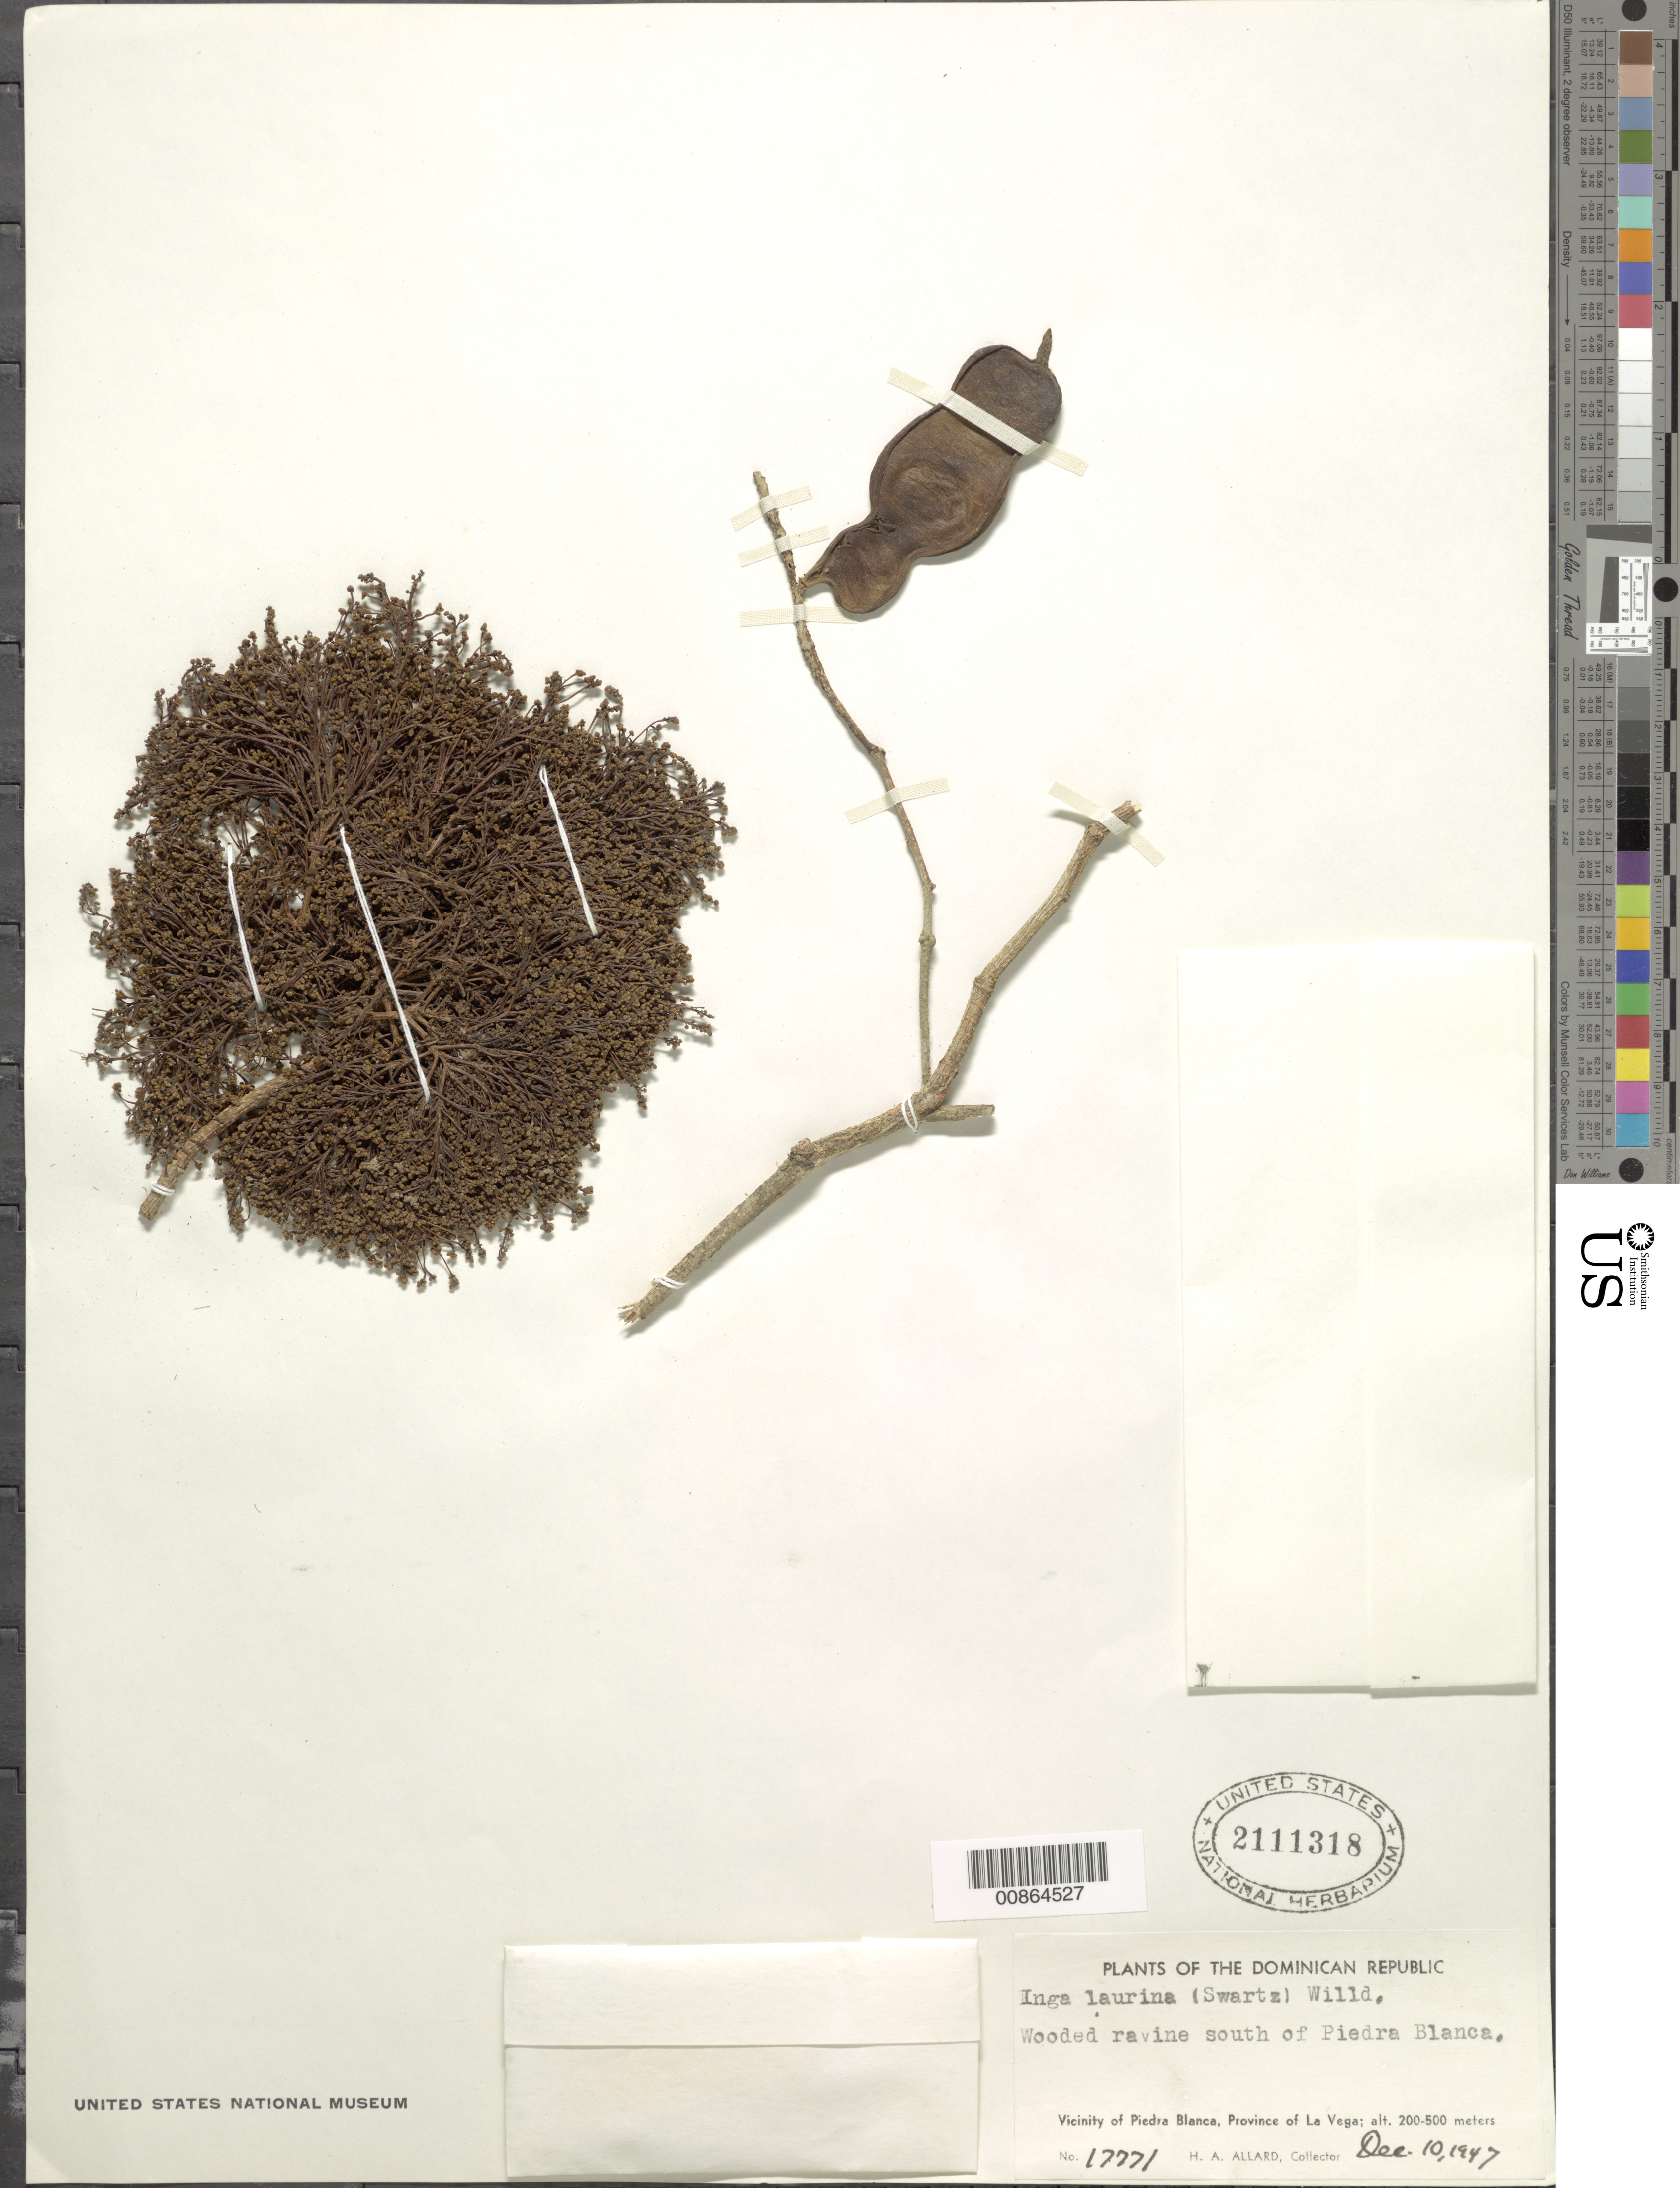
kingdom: Plantae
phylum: Tracheophyta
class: Magnoliopsida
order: Fabales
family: Fabaceae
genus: Inga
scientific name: Inga laurina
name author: (Sw.) Willd.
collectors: H. A. Allard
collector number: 17771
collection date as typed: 10 Dec 1947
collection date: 1947-12-10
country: Dominican Republic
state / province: La Vega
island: Hispaniola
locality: South of Piedra Blanca.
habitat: Wooded ravine.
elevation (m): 200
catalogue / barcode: US 2111318